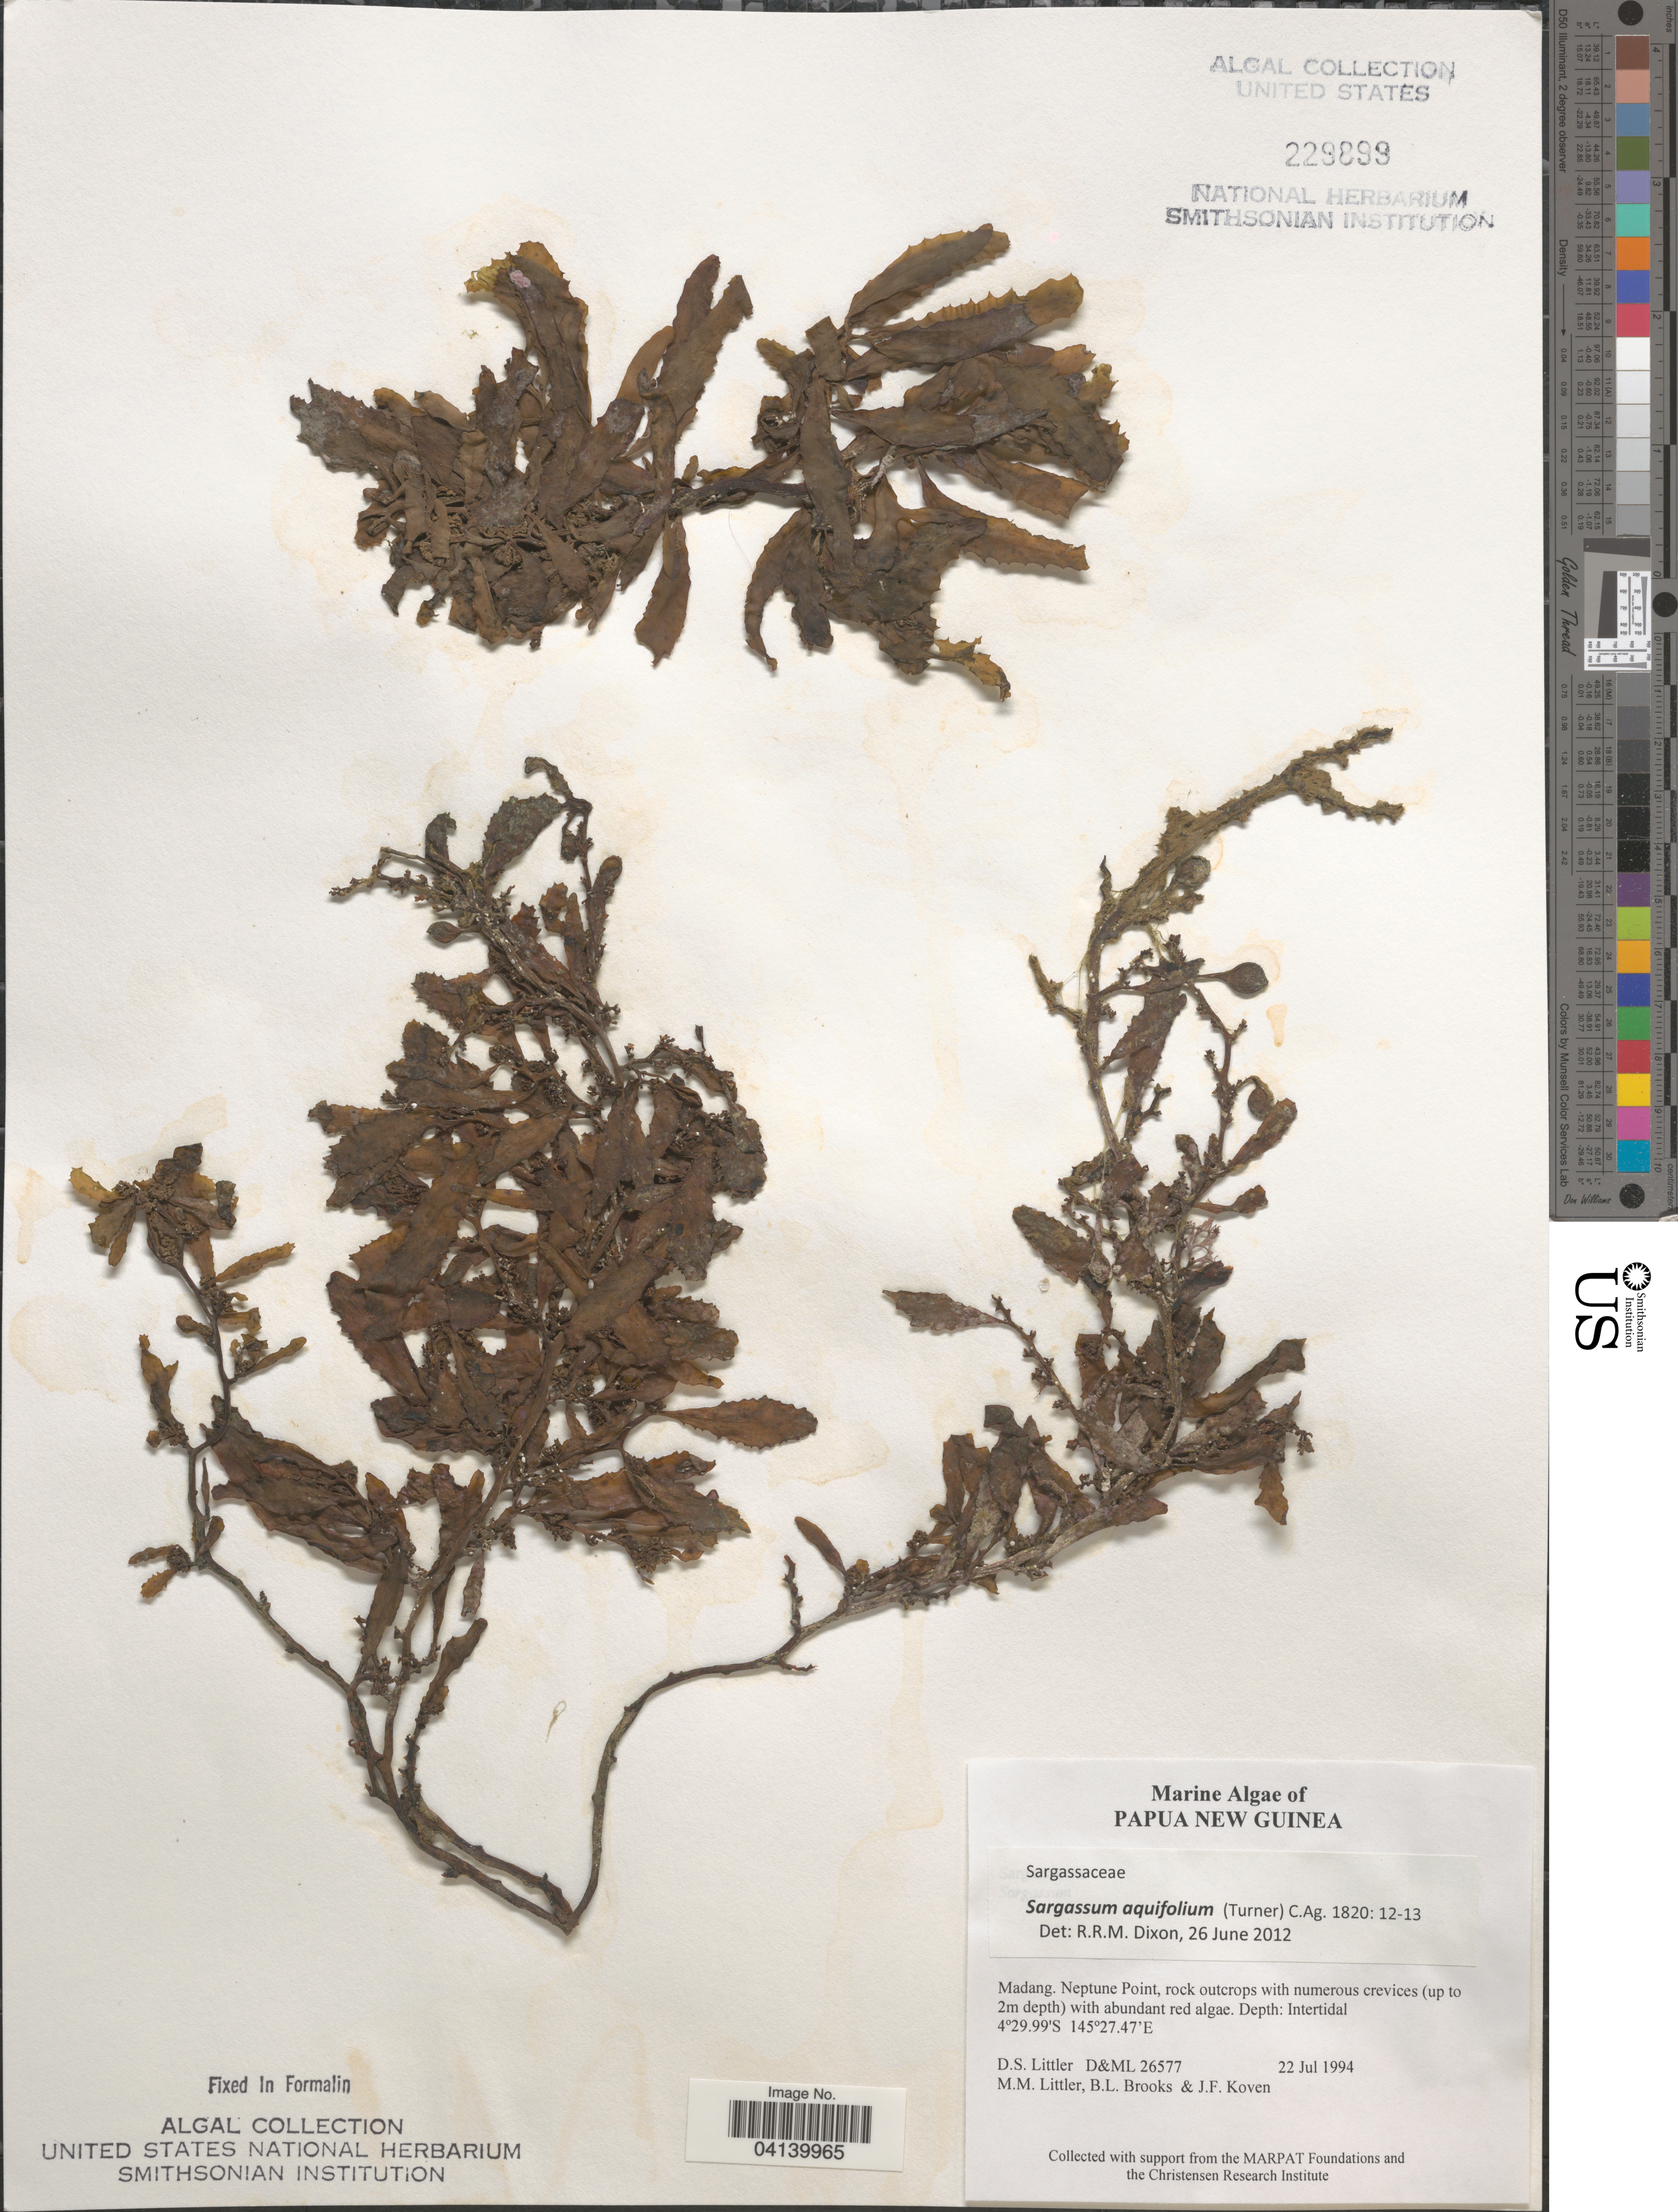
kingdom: Chromista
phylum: Ochrophyta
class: Phaeophyceae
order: Fucales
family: Sargassaceae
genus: Sargassum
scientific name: Sargassum aquifolium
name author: (Turner) C. Agardh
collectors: D. S. Littler, B. Brooks & J. Koven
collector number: D&ML26577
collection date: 1994-07-22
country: Papua New Guinea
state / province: Madang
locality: Neptune Point.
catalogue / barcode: US 229899